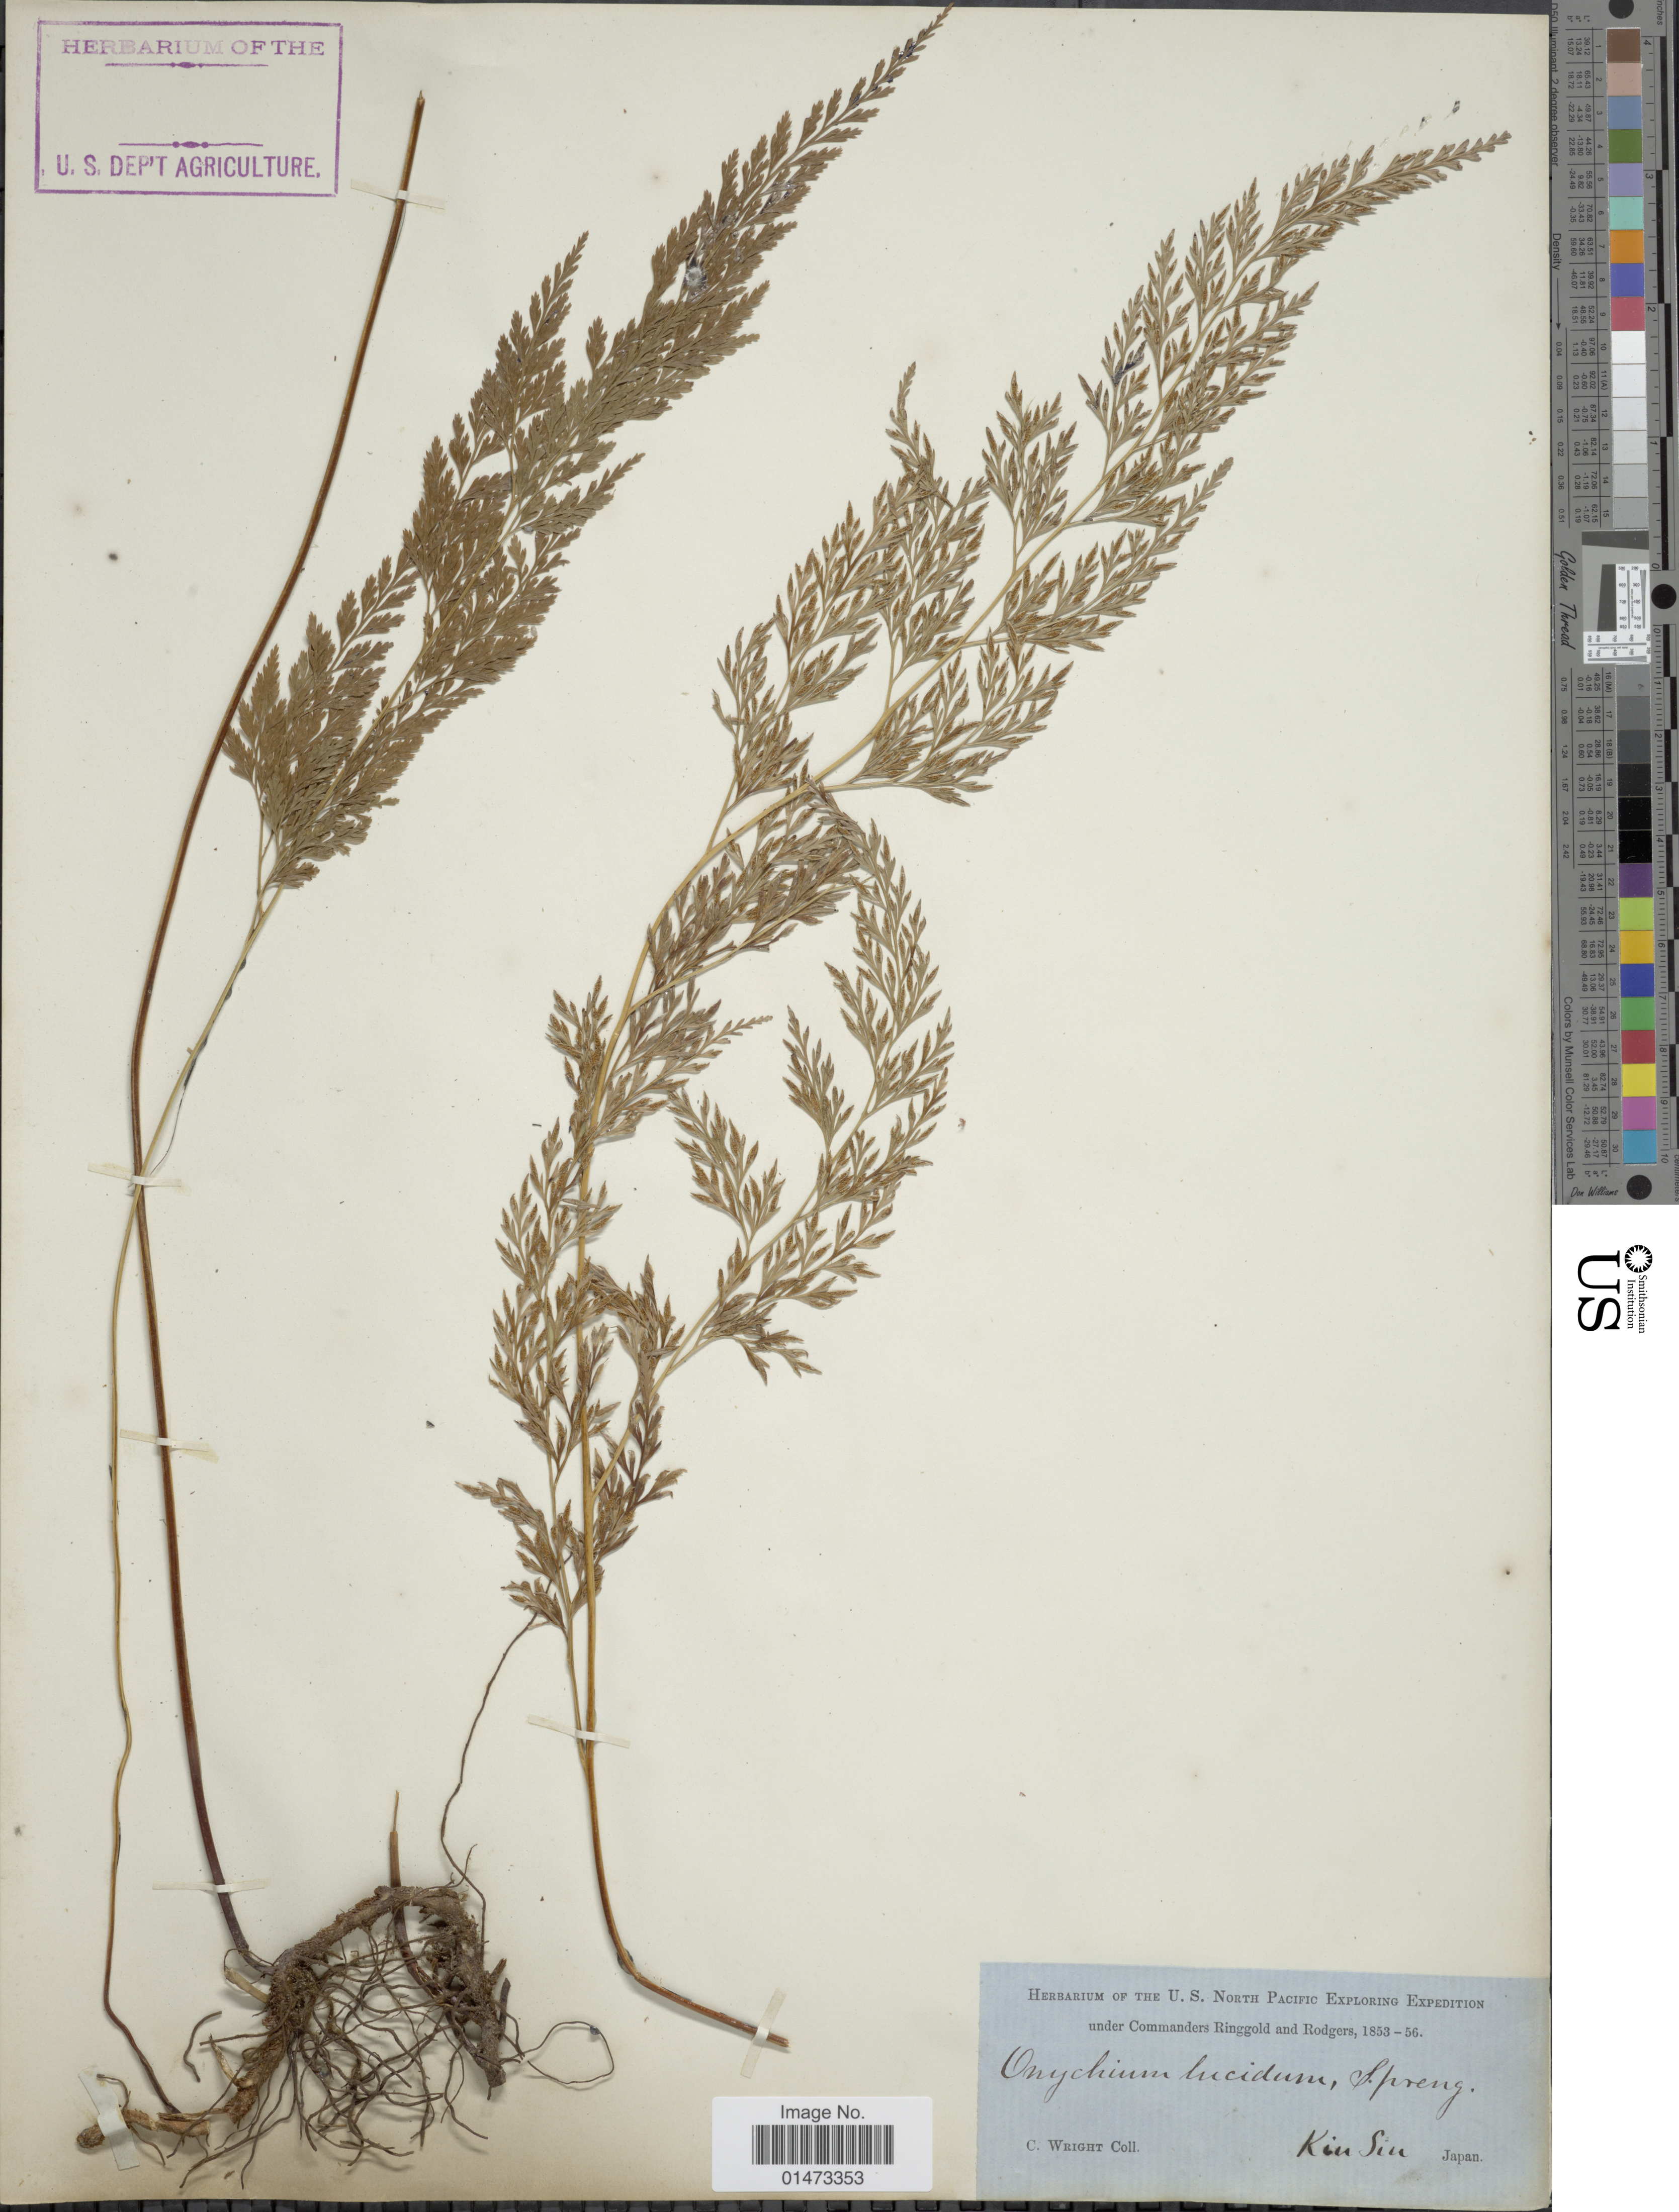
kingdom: Plantae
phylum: Tracheophyta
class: Polypodiopsida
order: Polypodiales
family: Pteridaceae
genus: Onychium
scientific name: Onychium japonicum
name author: (Thunb.) Kunze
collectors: C. Wright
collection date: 1853/1856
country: Japan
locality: Kiu Siu.